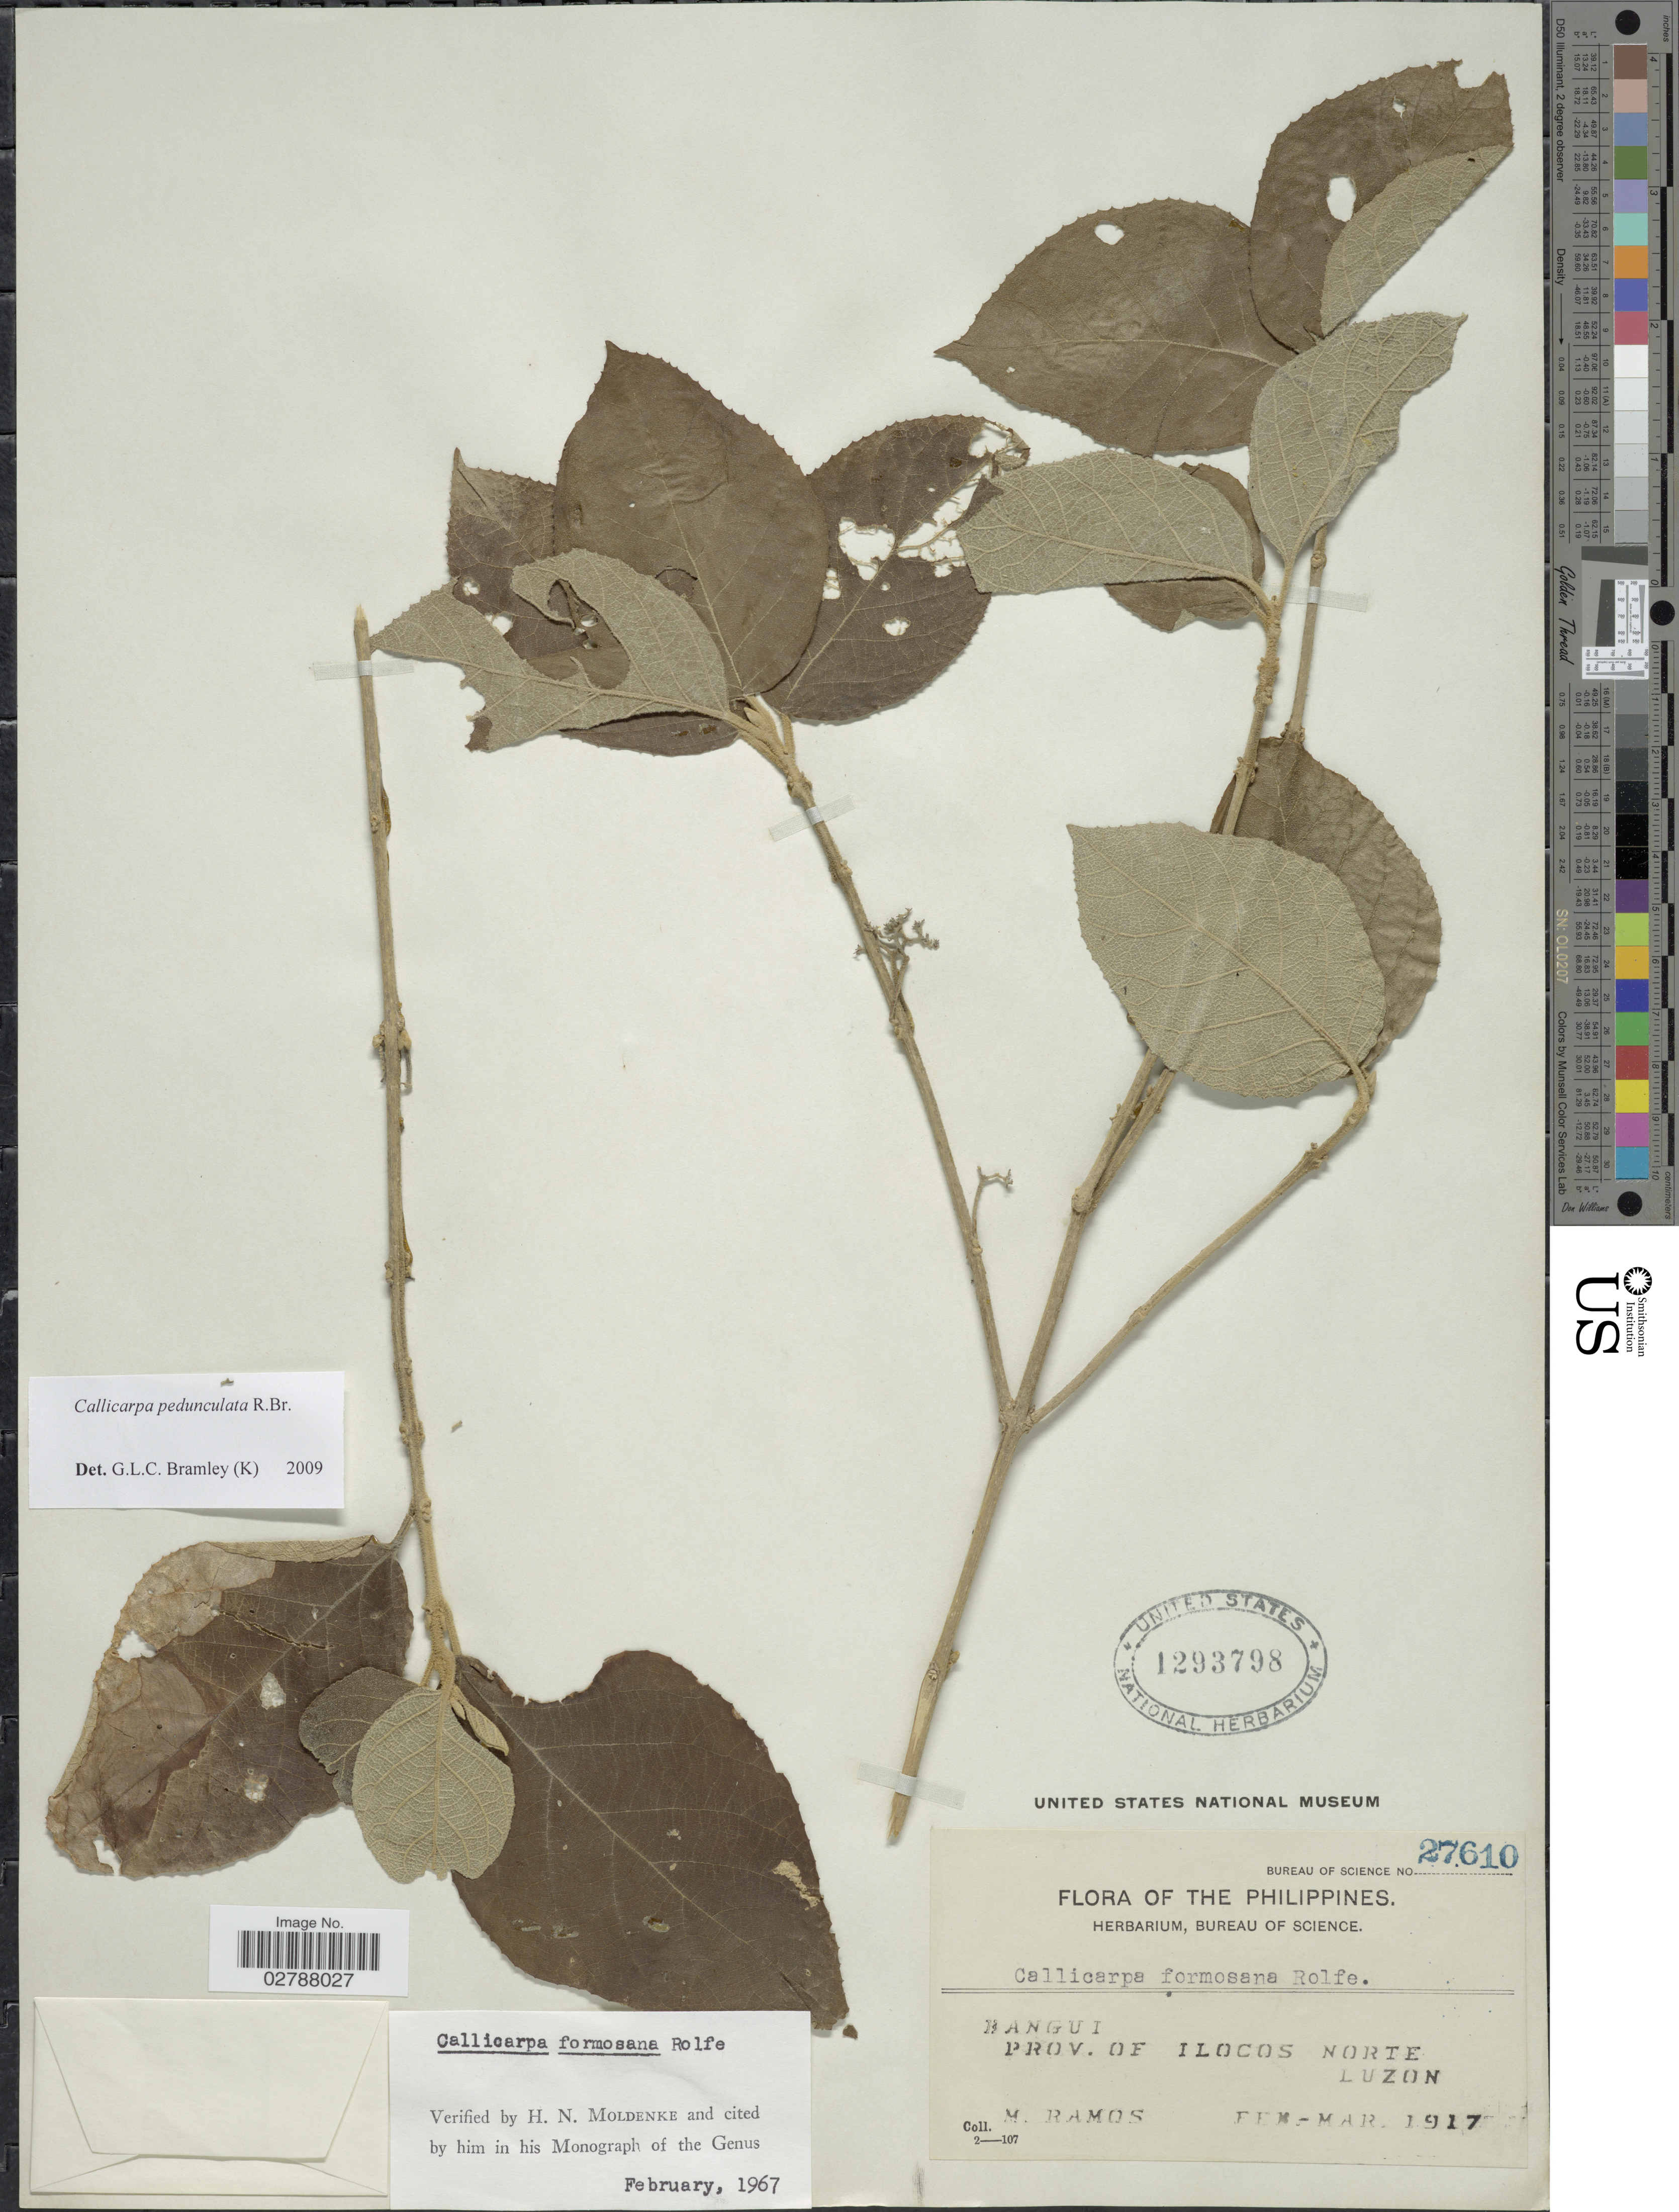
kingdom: Plantae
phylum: Tracheophyta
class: Magnoliopsida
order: Lamiales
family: Lamiaceae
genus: Callicarpa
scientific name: Callicarpa pedunculata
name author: R. Br.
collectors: M. Ramos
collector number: Bureau of Science27610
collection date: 1917-02/1917-03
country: Philippines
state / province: Ilocos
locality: Bangui, Prov. of Ilocos Norte, Luzon.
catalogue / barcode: US 1293798